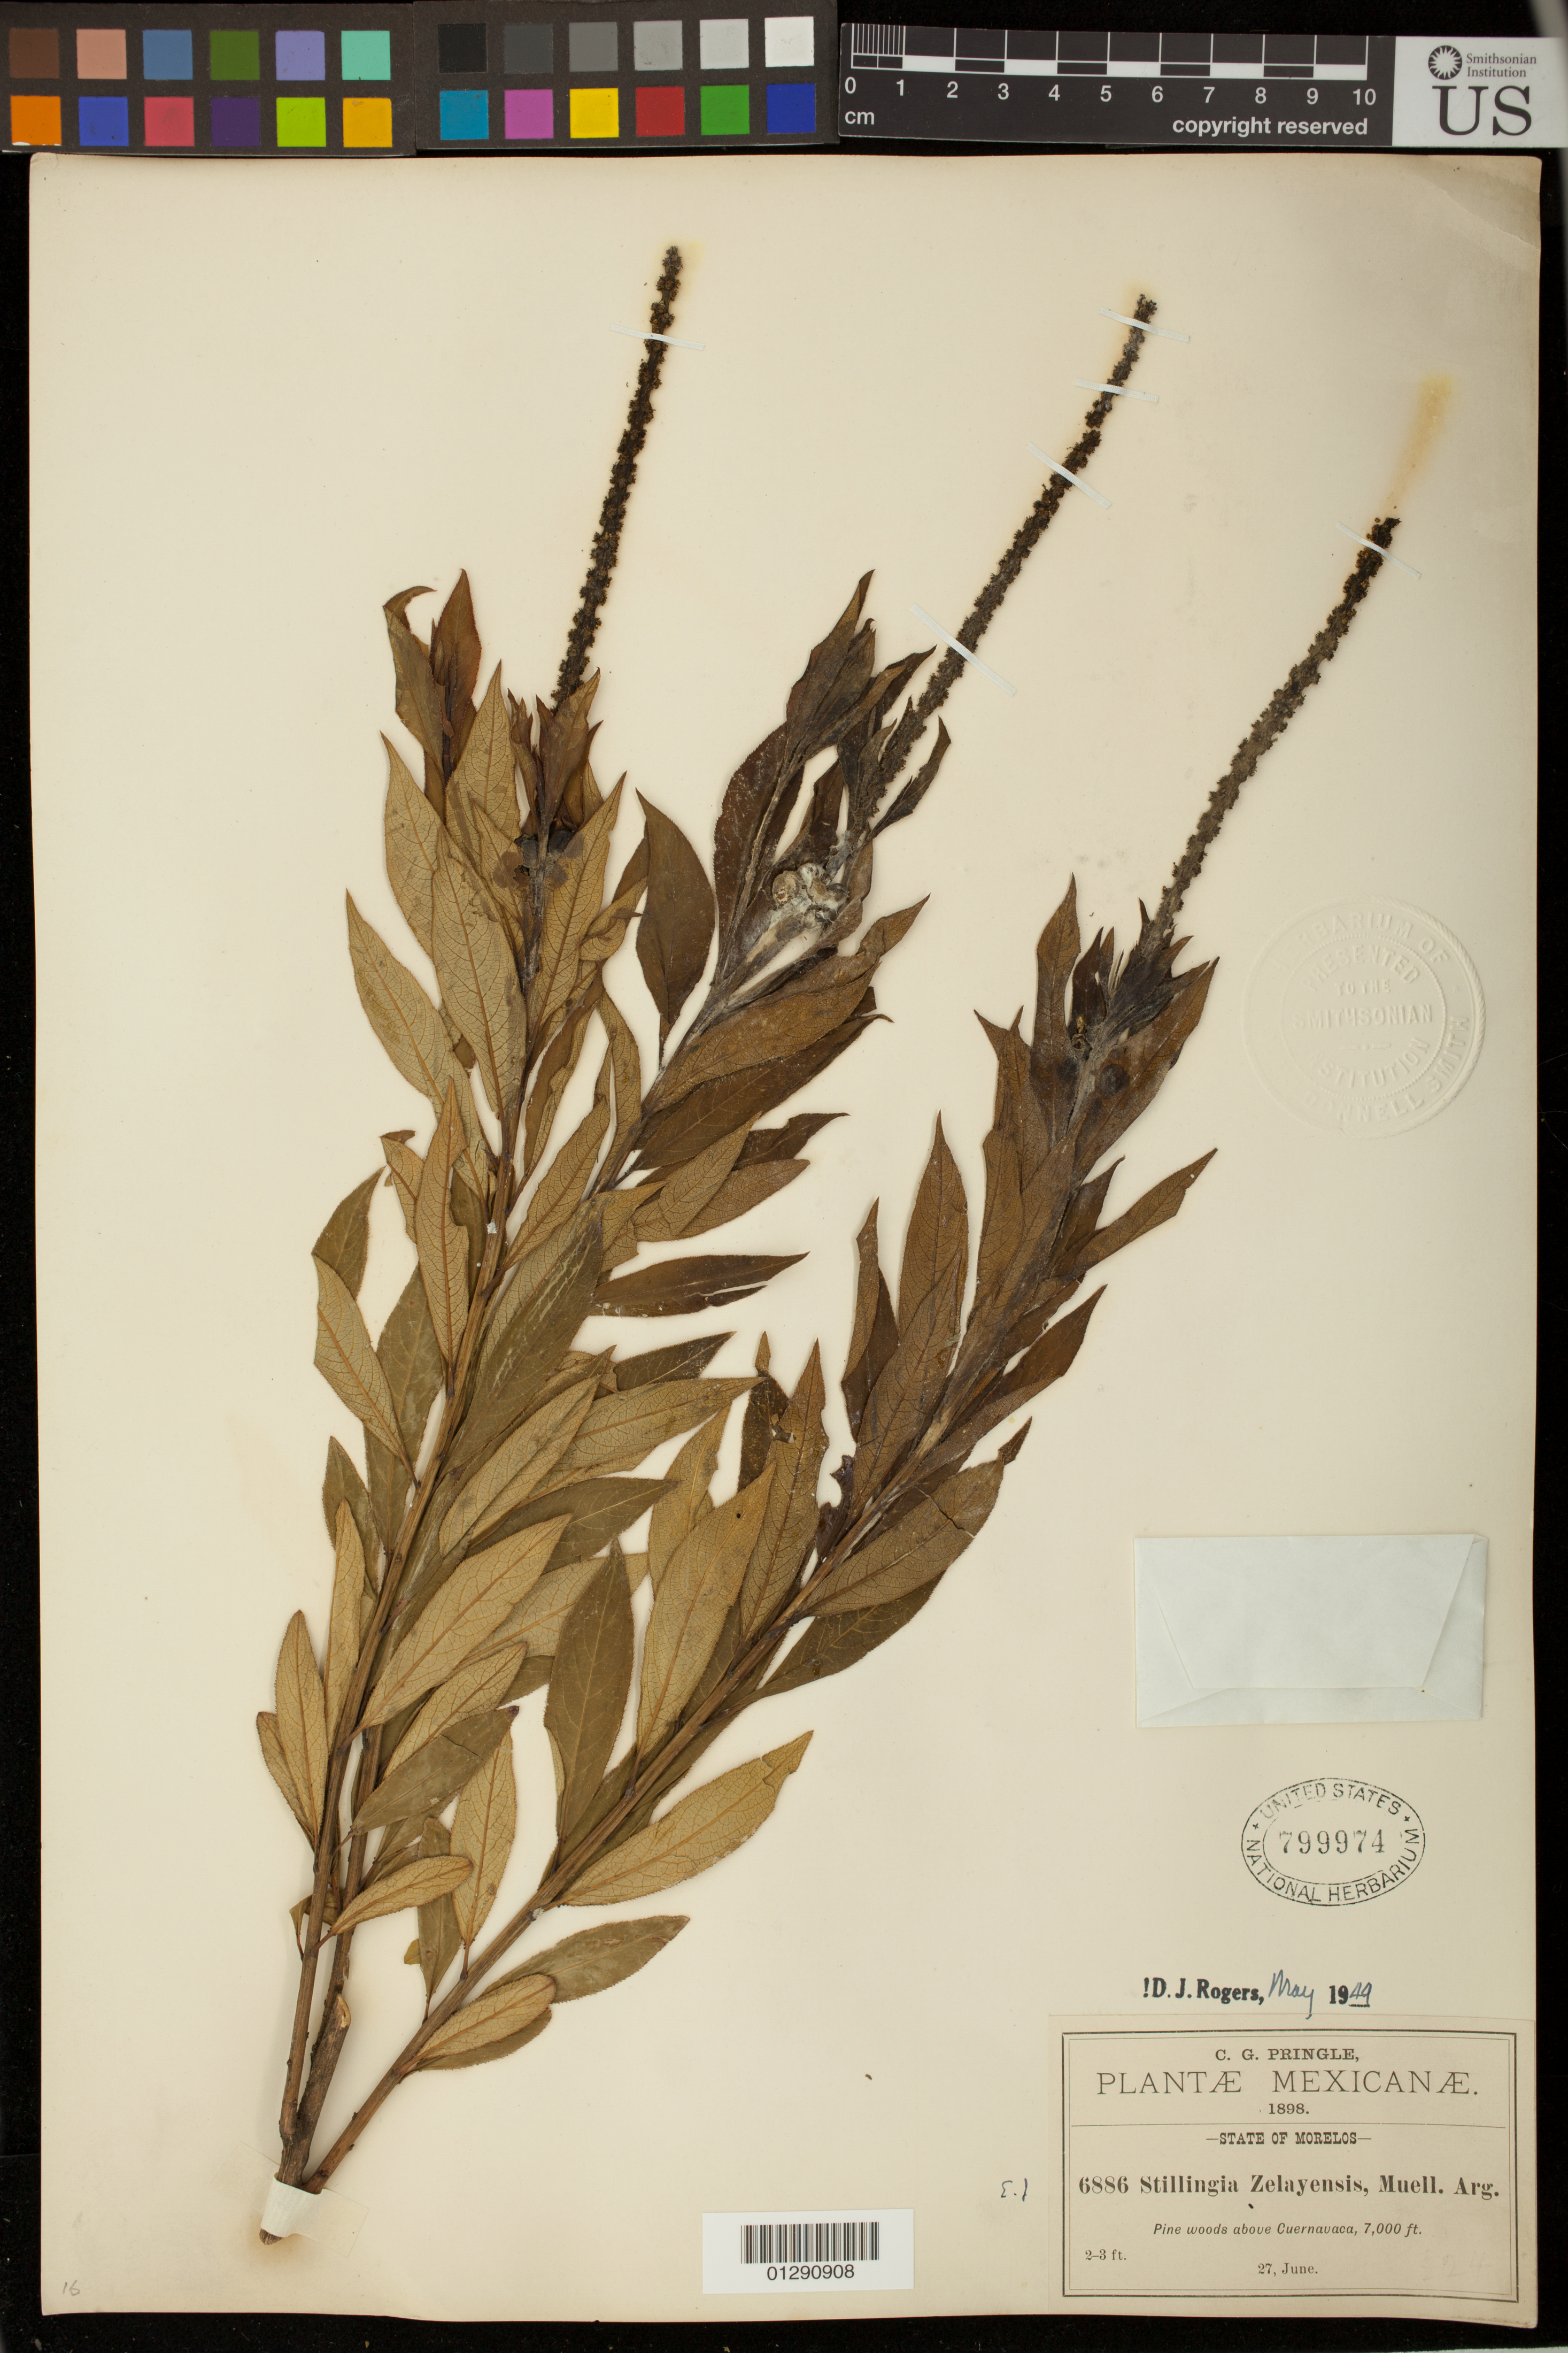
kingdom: Plantae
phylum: Tracheophyta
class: Magnoliopsida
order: Malpighiales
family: Euphorbiaceae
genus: Stillingia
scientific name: Stillingia zelayensis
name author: (Kunth) Müll. Arg.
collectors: C. G. Pringle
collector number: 6886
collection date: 1898-06-27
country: Mexico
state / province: Morelos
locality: Cuernavaca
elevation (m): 2134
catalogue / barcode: US 799974